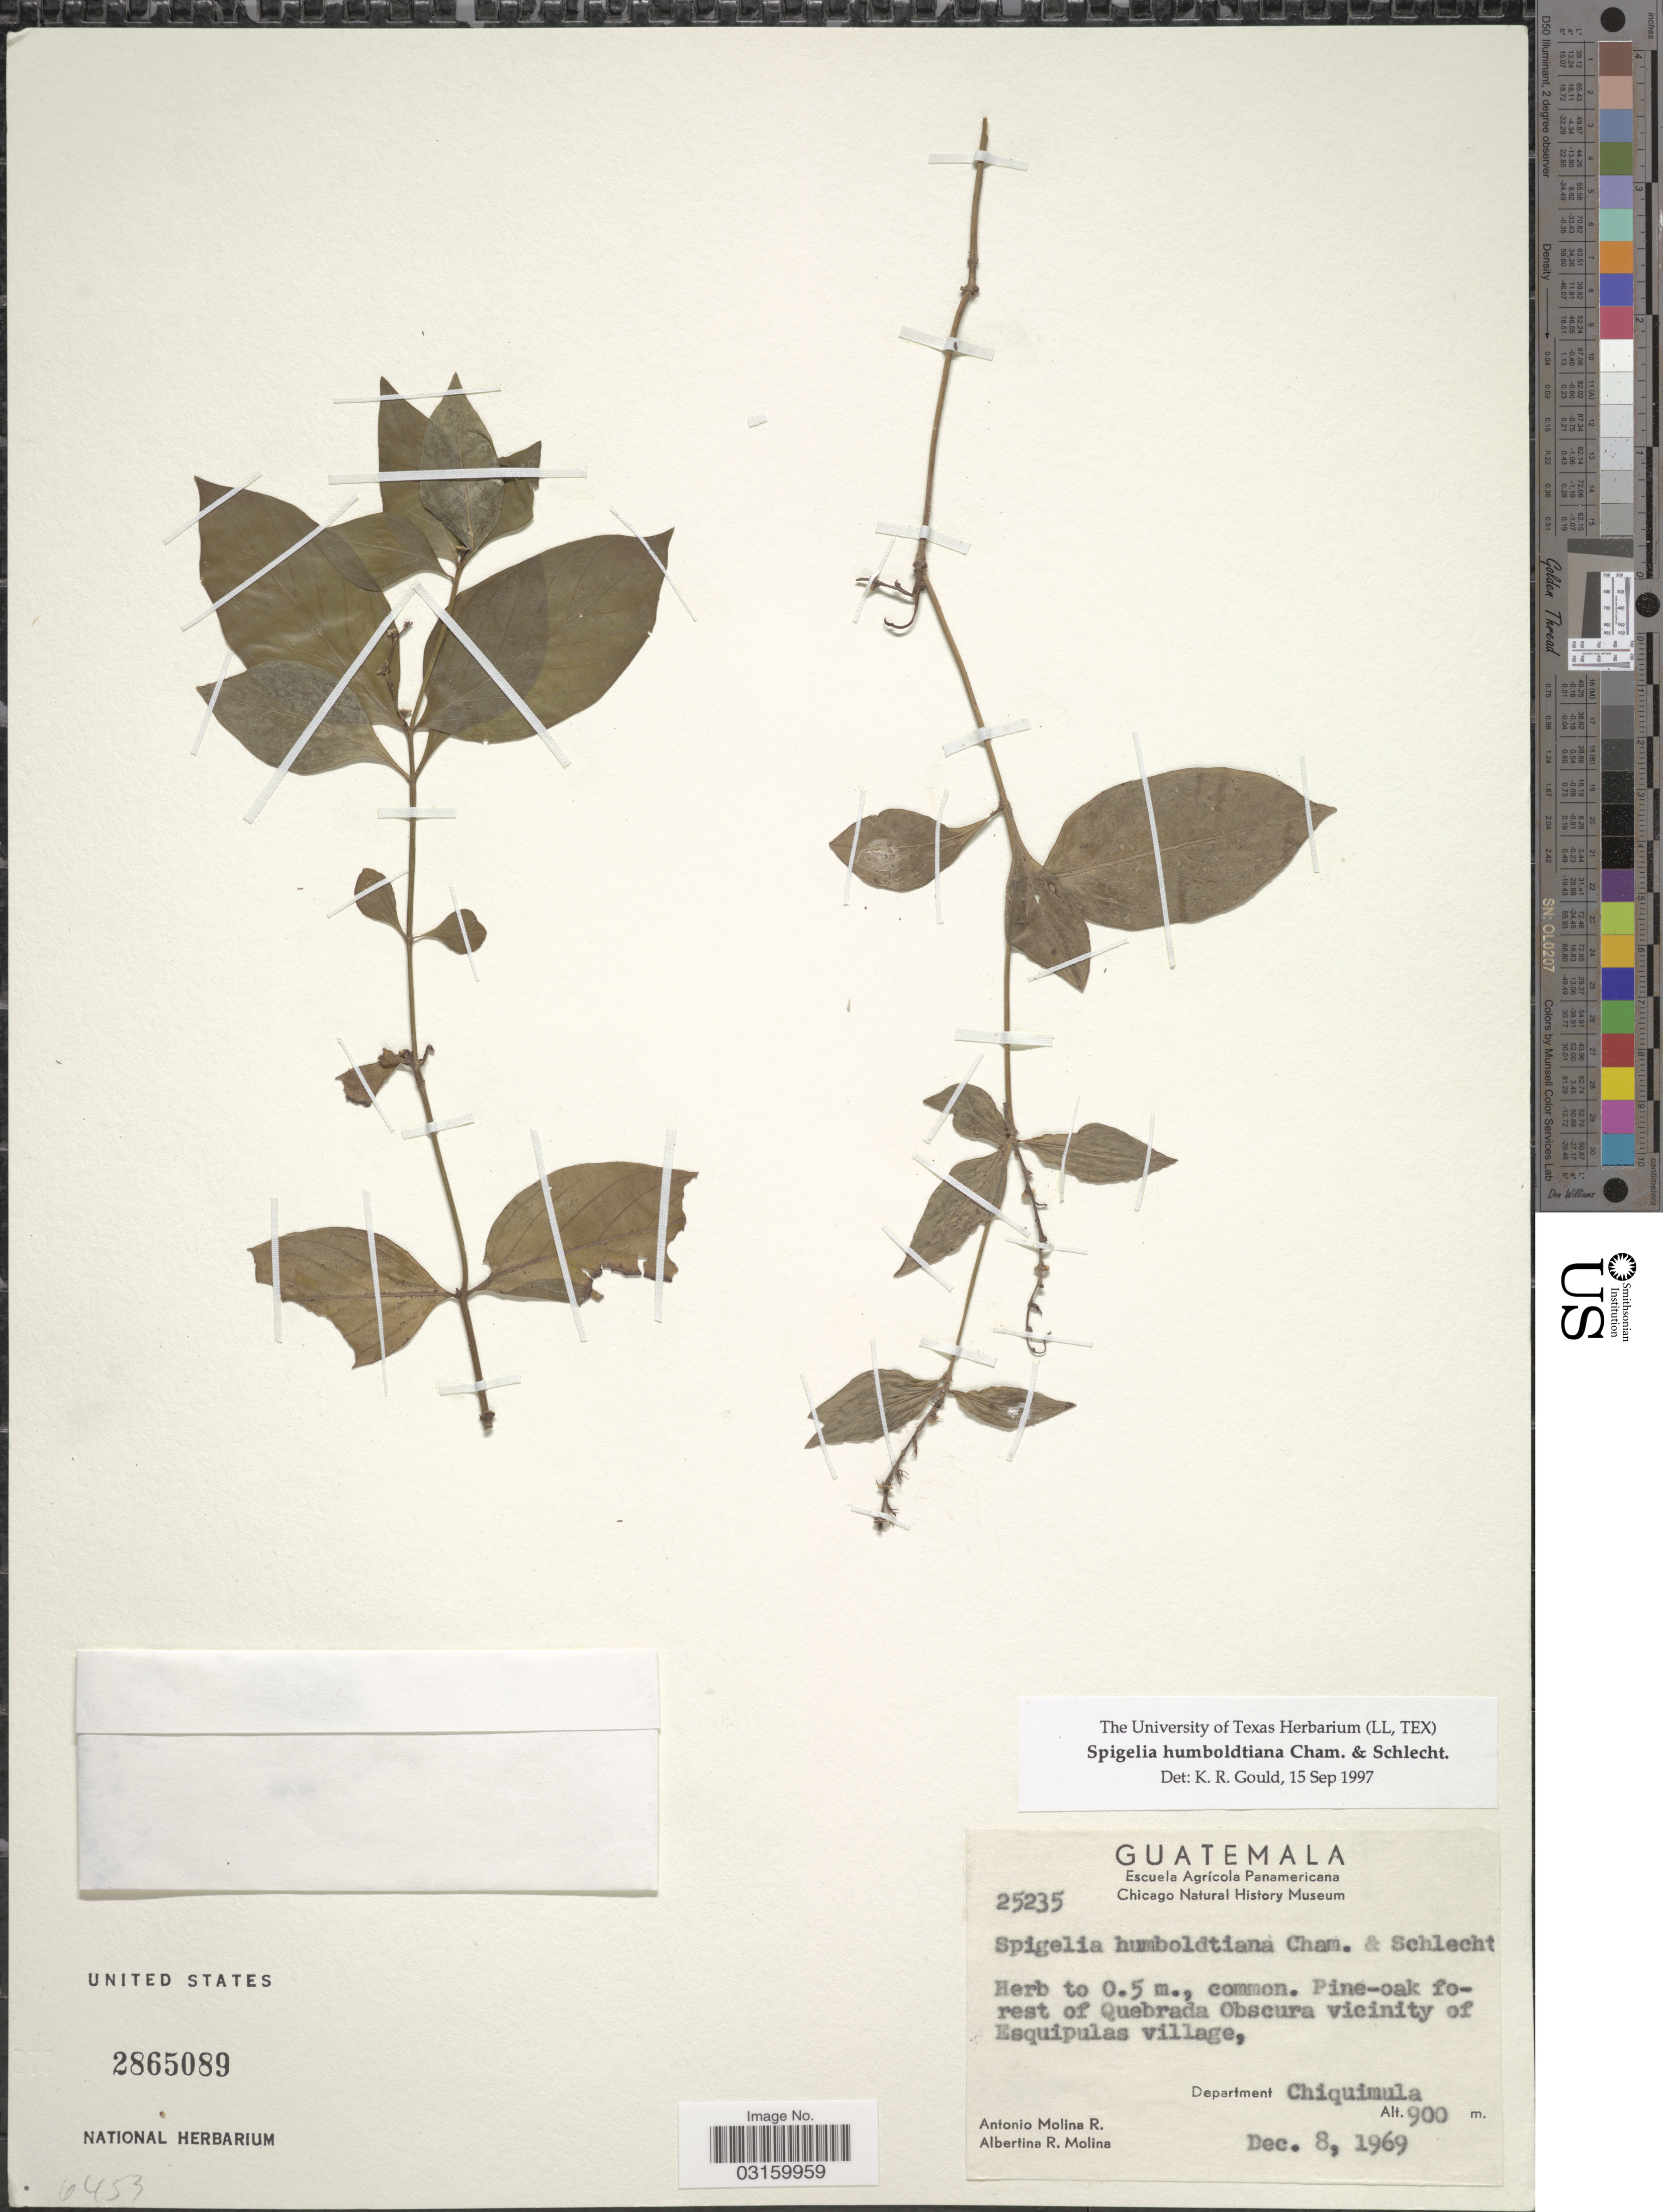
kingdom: Plantae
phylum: Tracheophyta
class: Magnoliopsida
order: Gentianales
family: Loganiaceae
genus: Spigelia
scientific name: Spigelia humboldtiana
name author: Cham. & Schltdl.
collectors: A. Molina R. & A. R. Molina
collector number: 25235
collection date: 1969-12-08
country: Guatemala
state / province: Chiquimula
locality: Pine-oak forest of Quebrada Obscura vicinity of Esquipulas village, Department Chiquimula.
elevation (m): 900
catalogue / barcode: US 2865089